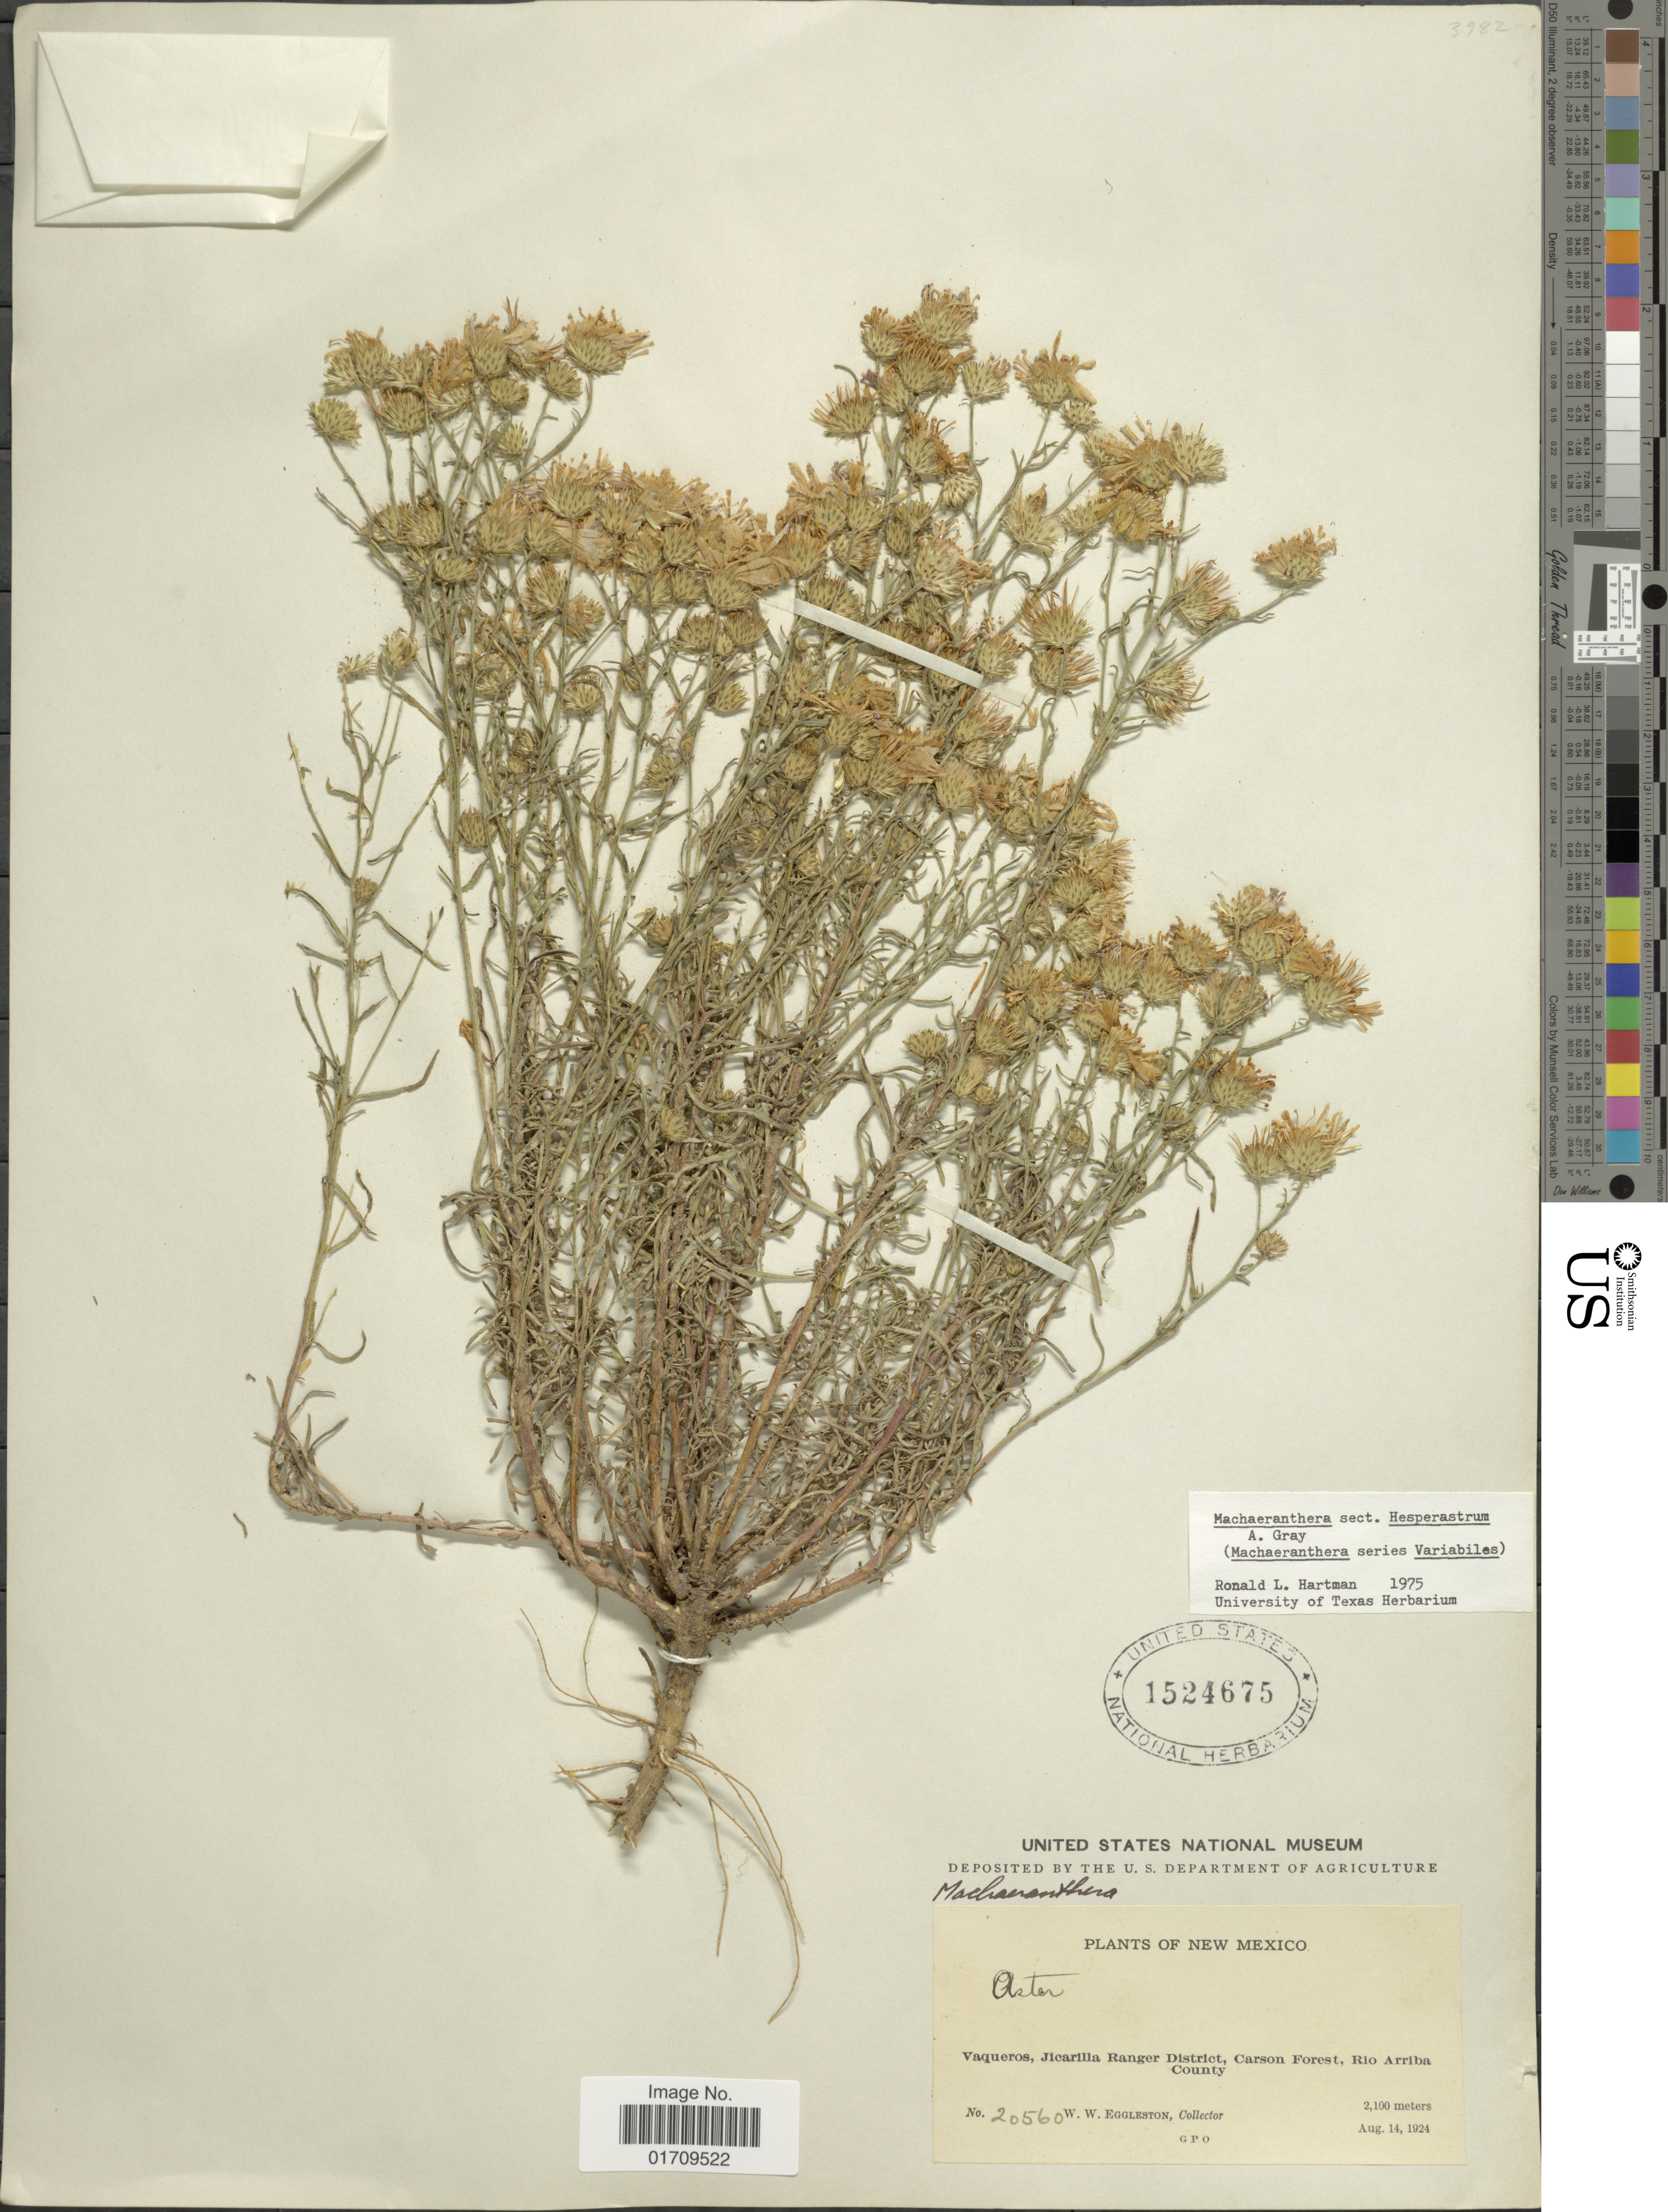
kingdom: Plantae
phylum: Tracheophyta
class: Magnoliopsida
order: Asterales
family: Asteraceae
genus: Machaeranthera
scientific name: Machaeranthera sp.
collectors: W. W. Eggleston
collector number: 20560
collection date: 1924-08-14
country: United States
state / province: New Mexico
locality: Vaqueros, Jicarilla Ranger District, Carson Forest, Rio Arriba County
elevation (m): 2100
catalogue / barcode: US 1524675